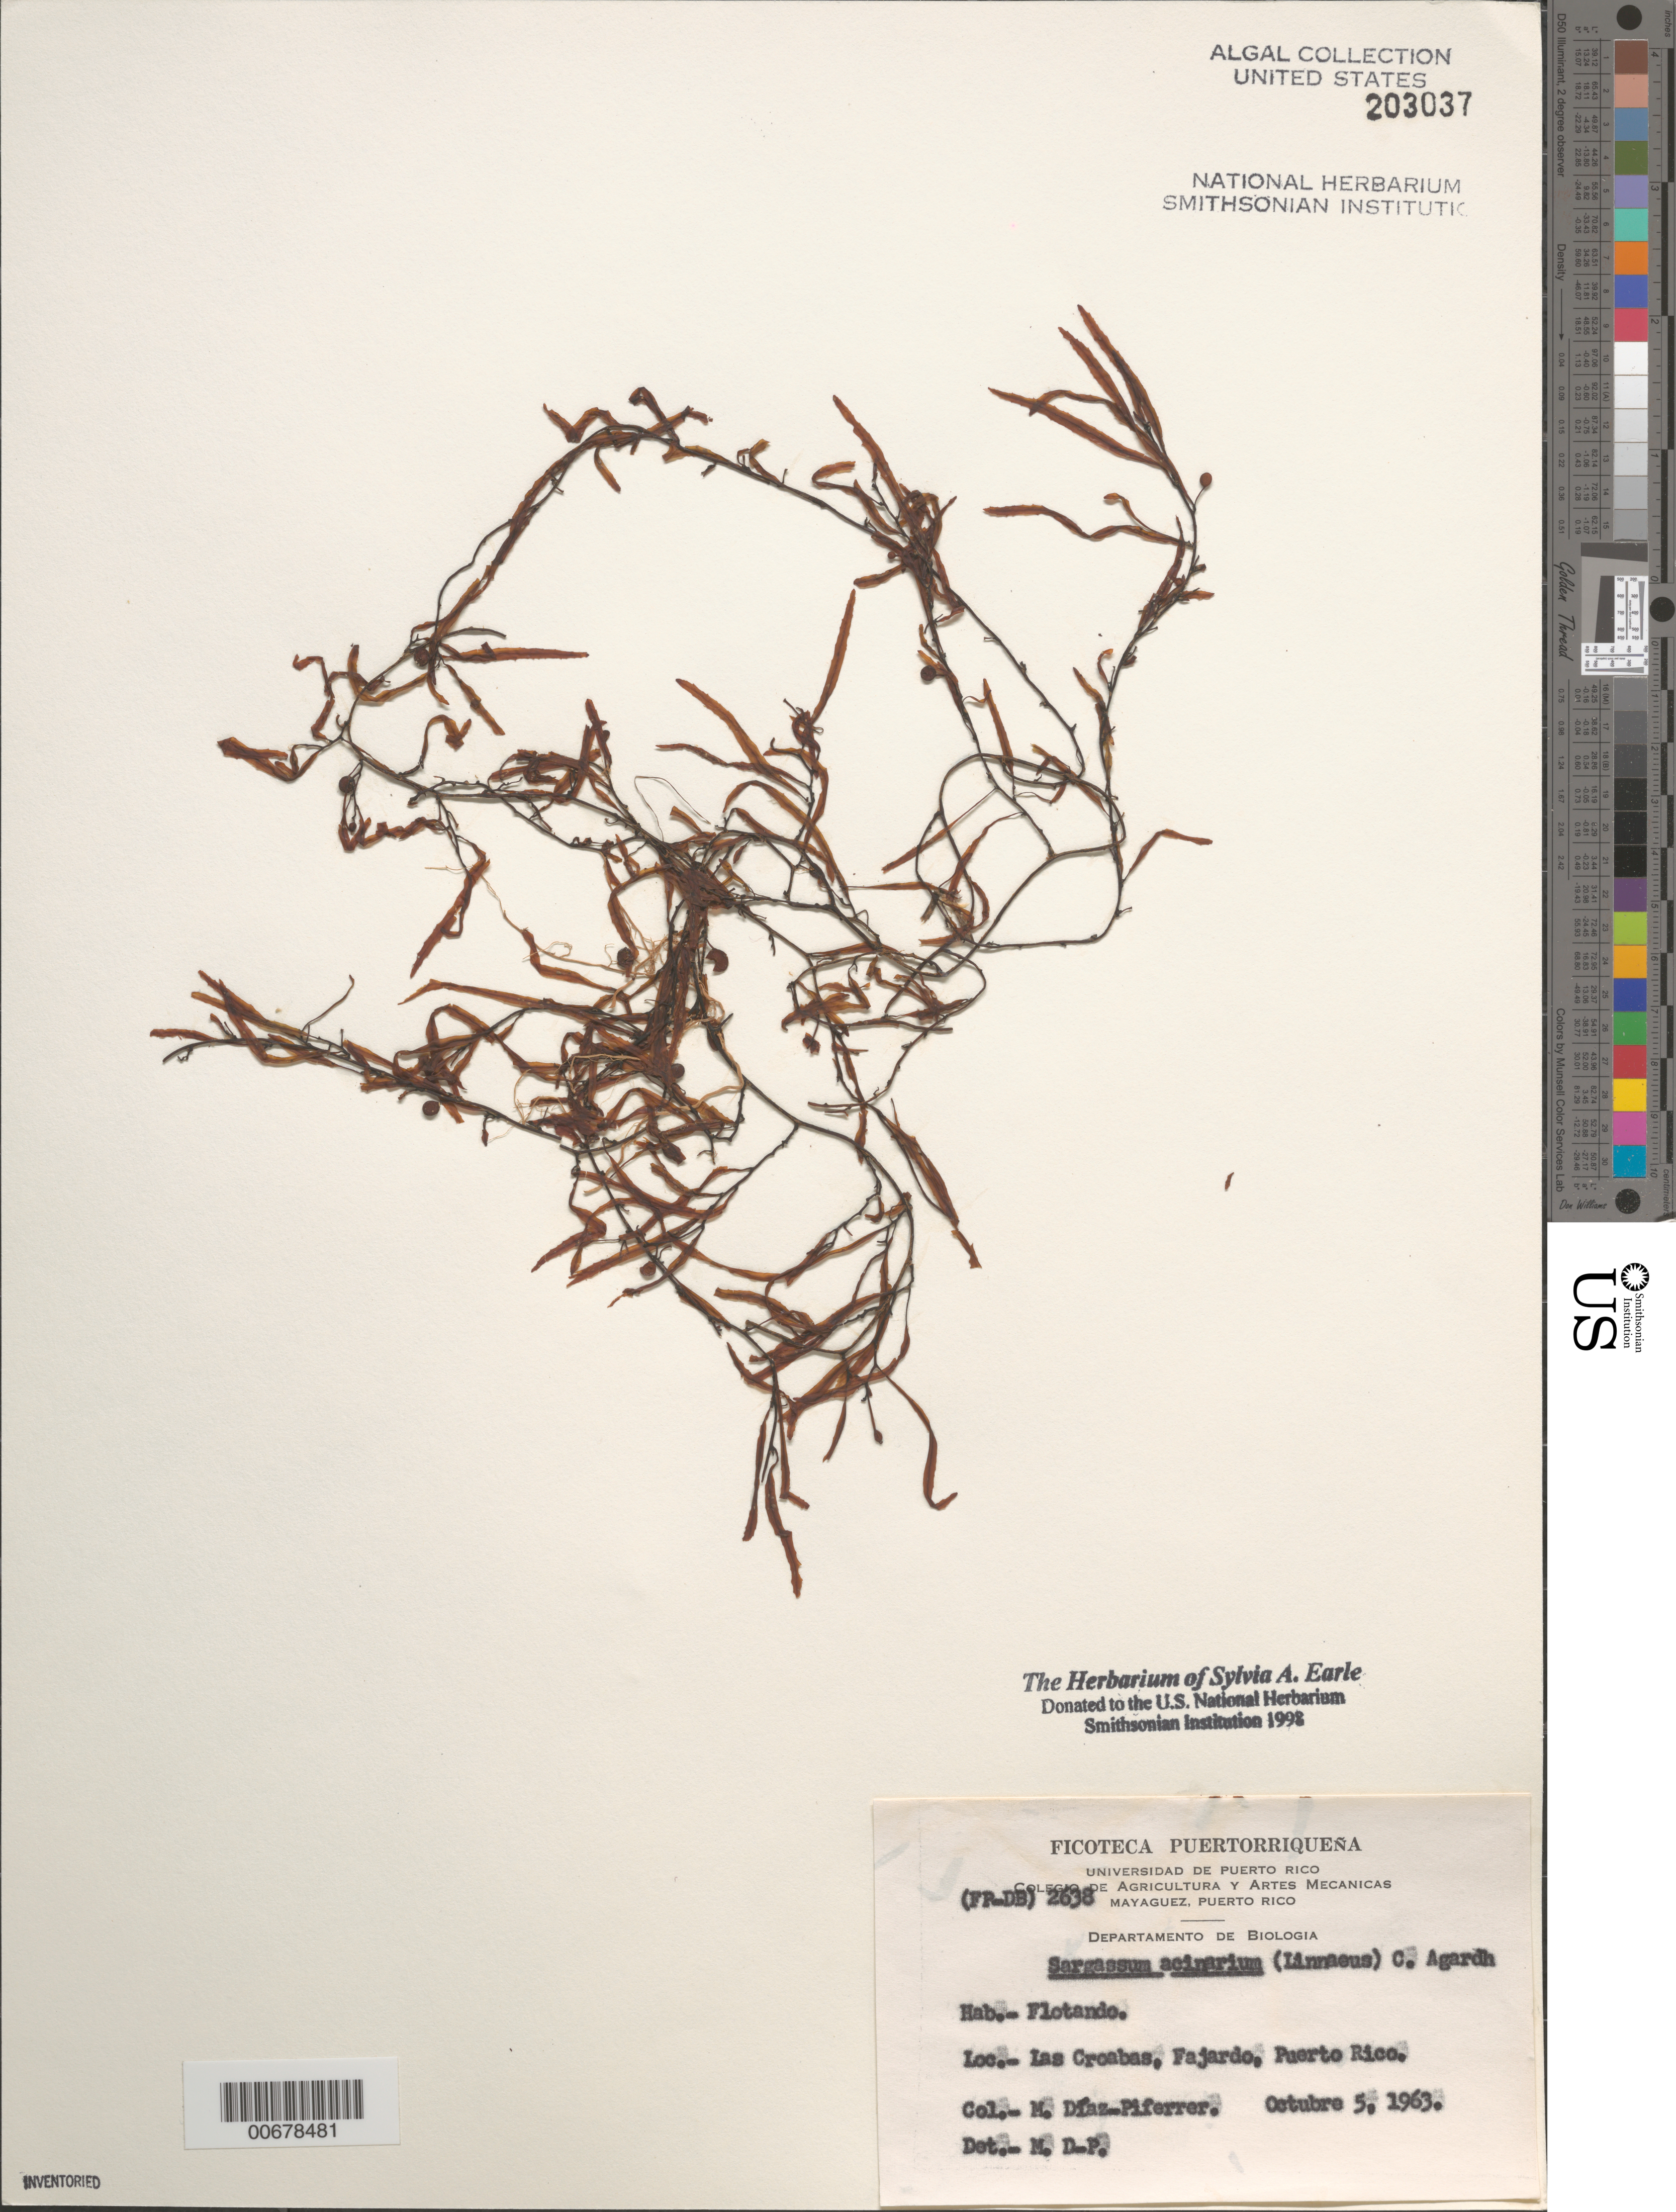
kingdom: Chromista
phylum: Ochrophyta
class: Phaeophyceae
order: Fucales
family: Sargassaceae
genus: Sargassum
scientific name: Sargassum acinarium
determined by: Diaz-Piferrer, M.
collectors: M. Diaz-Piferrer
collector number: (FP-DB) 2638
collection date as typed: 05 Oct 1963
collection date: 1963-10-05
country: Puerto Rico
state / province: Fajardo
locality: Las Croabas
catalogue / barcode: US 203037